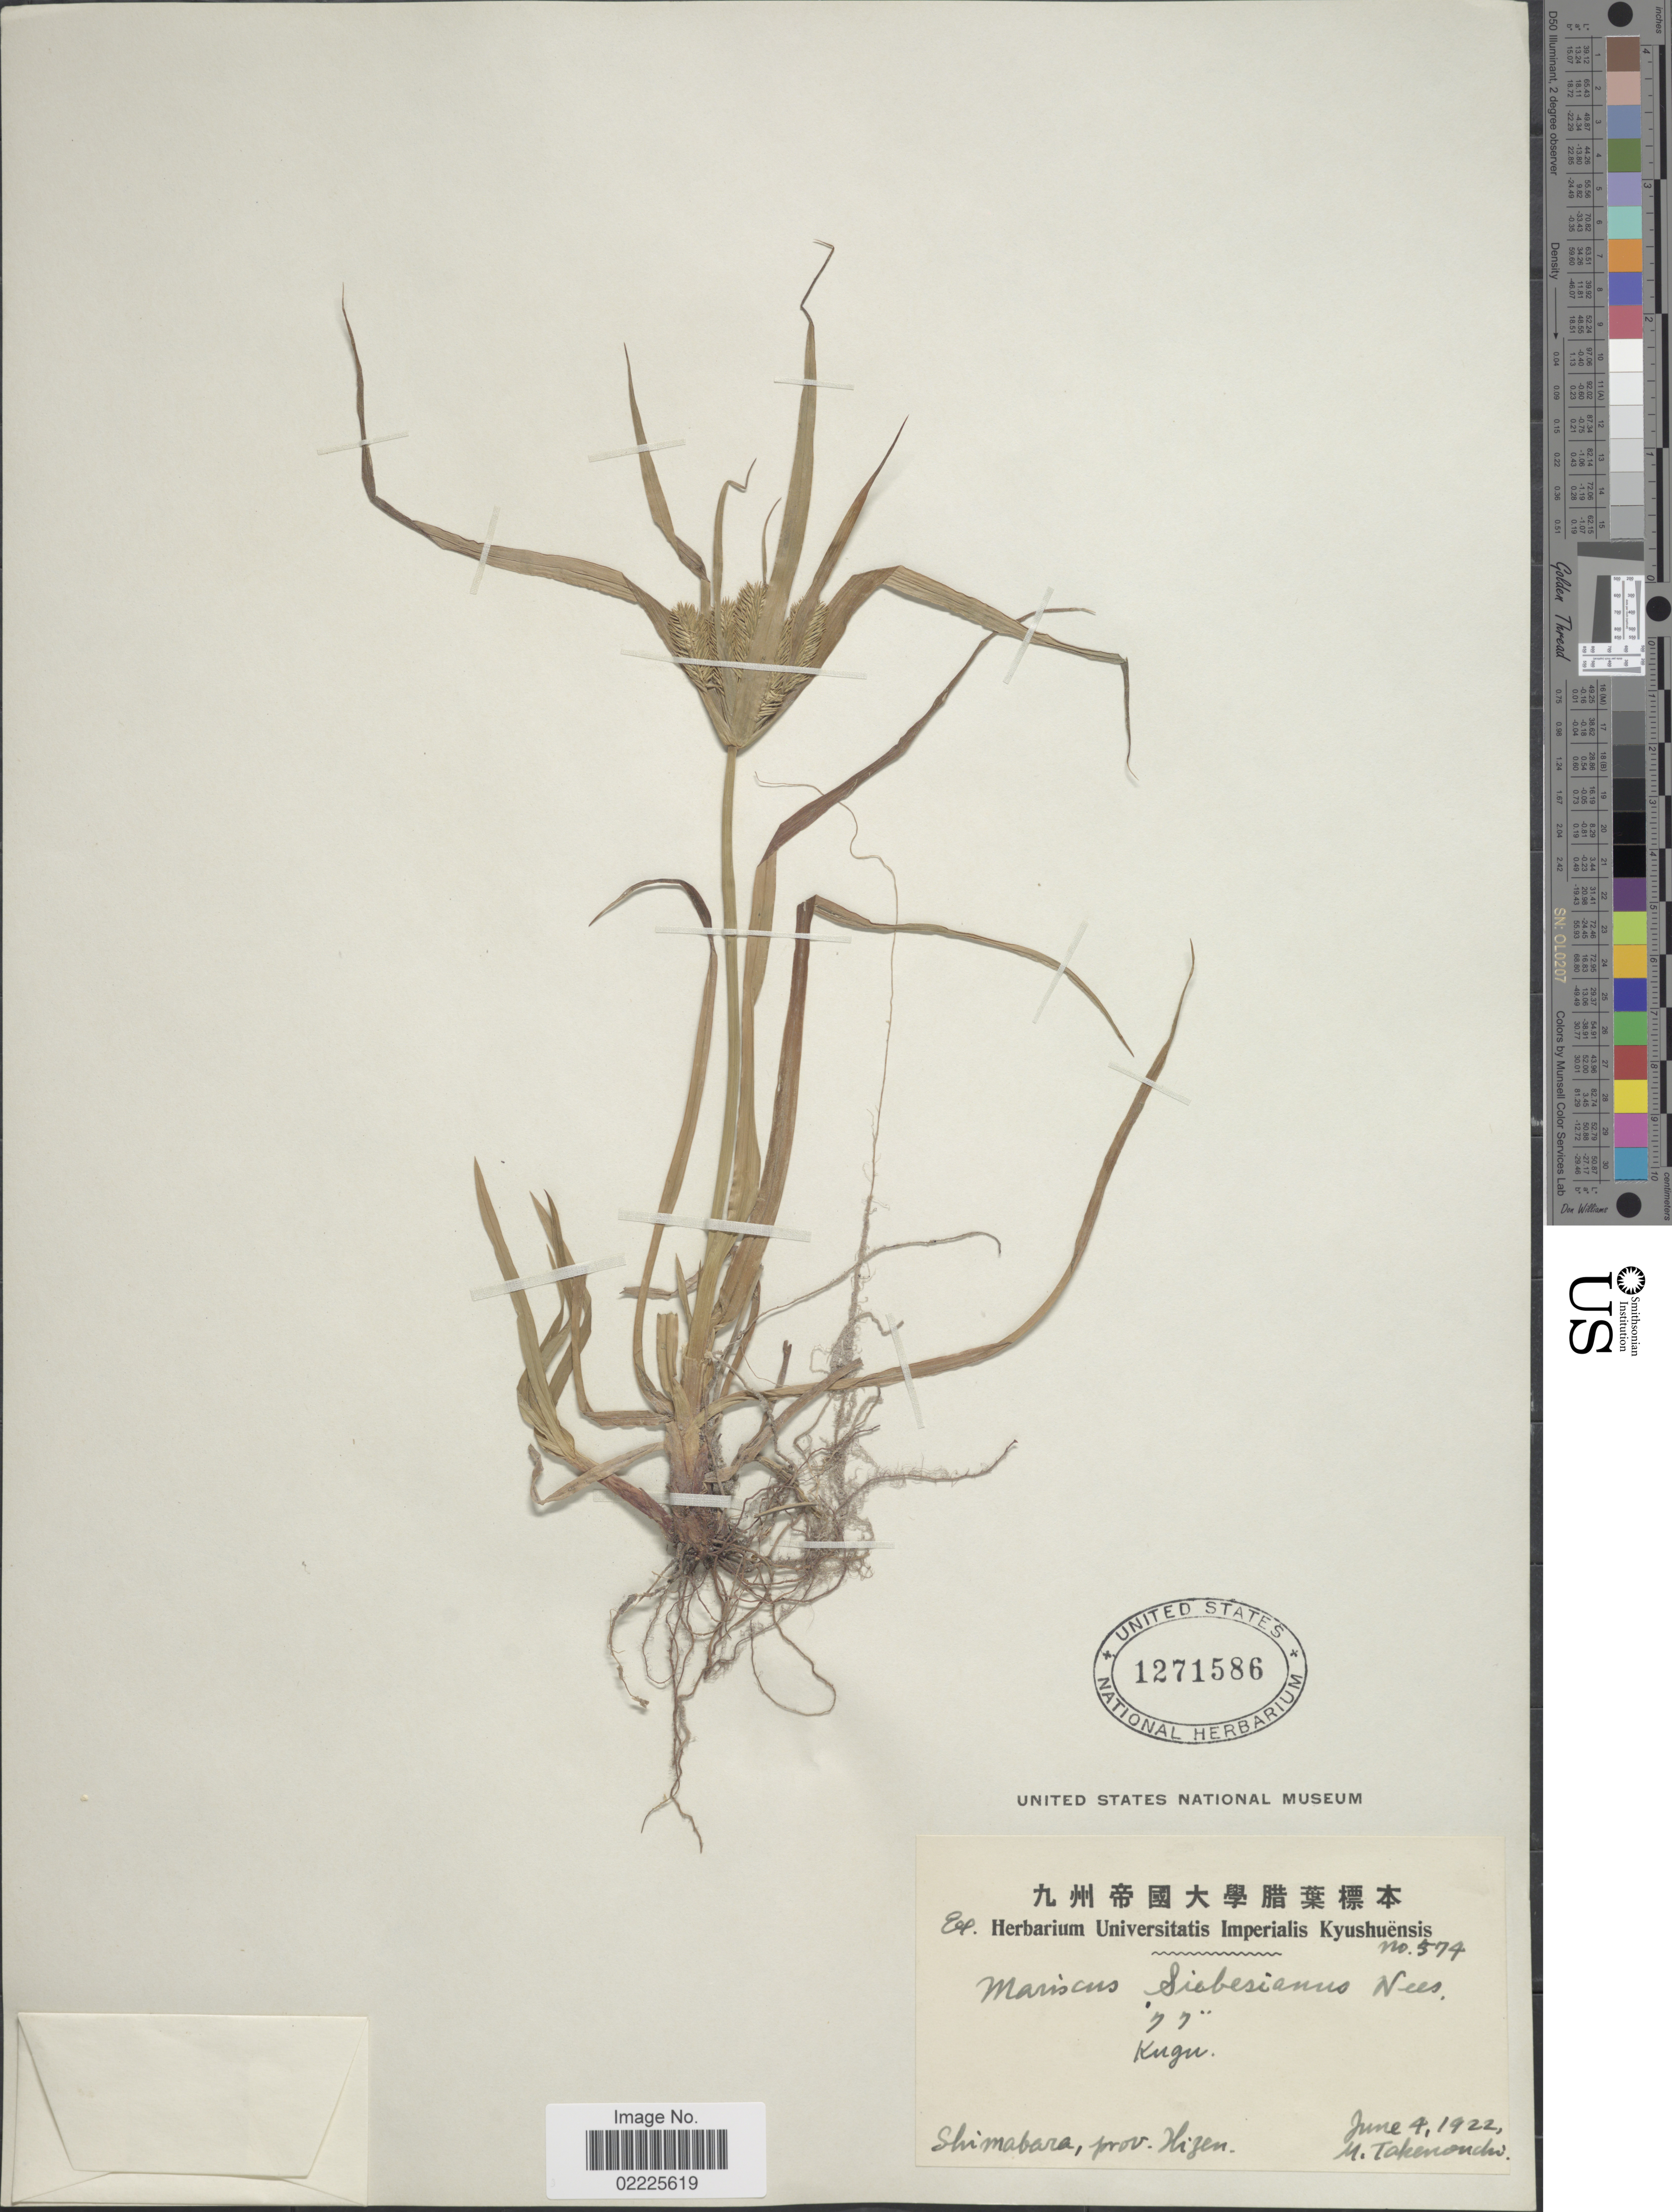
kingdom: Plantae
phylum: Tracheophyta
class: Liliopsida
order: Poales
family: Cyperaceae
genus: Cyperus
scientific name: Cyperus cyperoides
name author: (L.) Kuntze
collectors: M. Takenouchi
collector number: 574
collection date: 1922-06-04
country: Japan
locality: Shimabara, prov. Hizen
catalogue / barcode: US 1271586